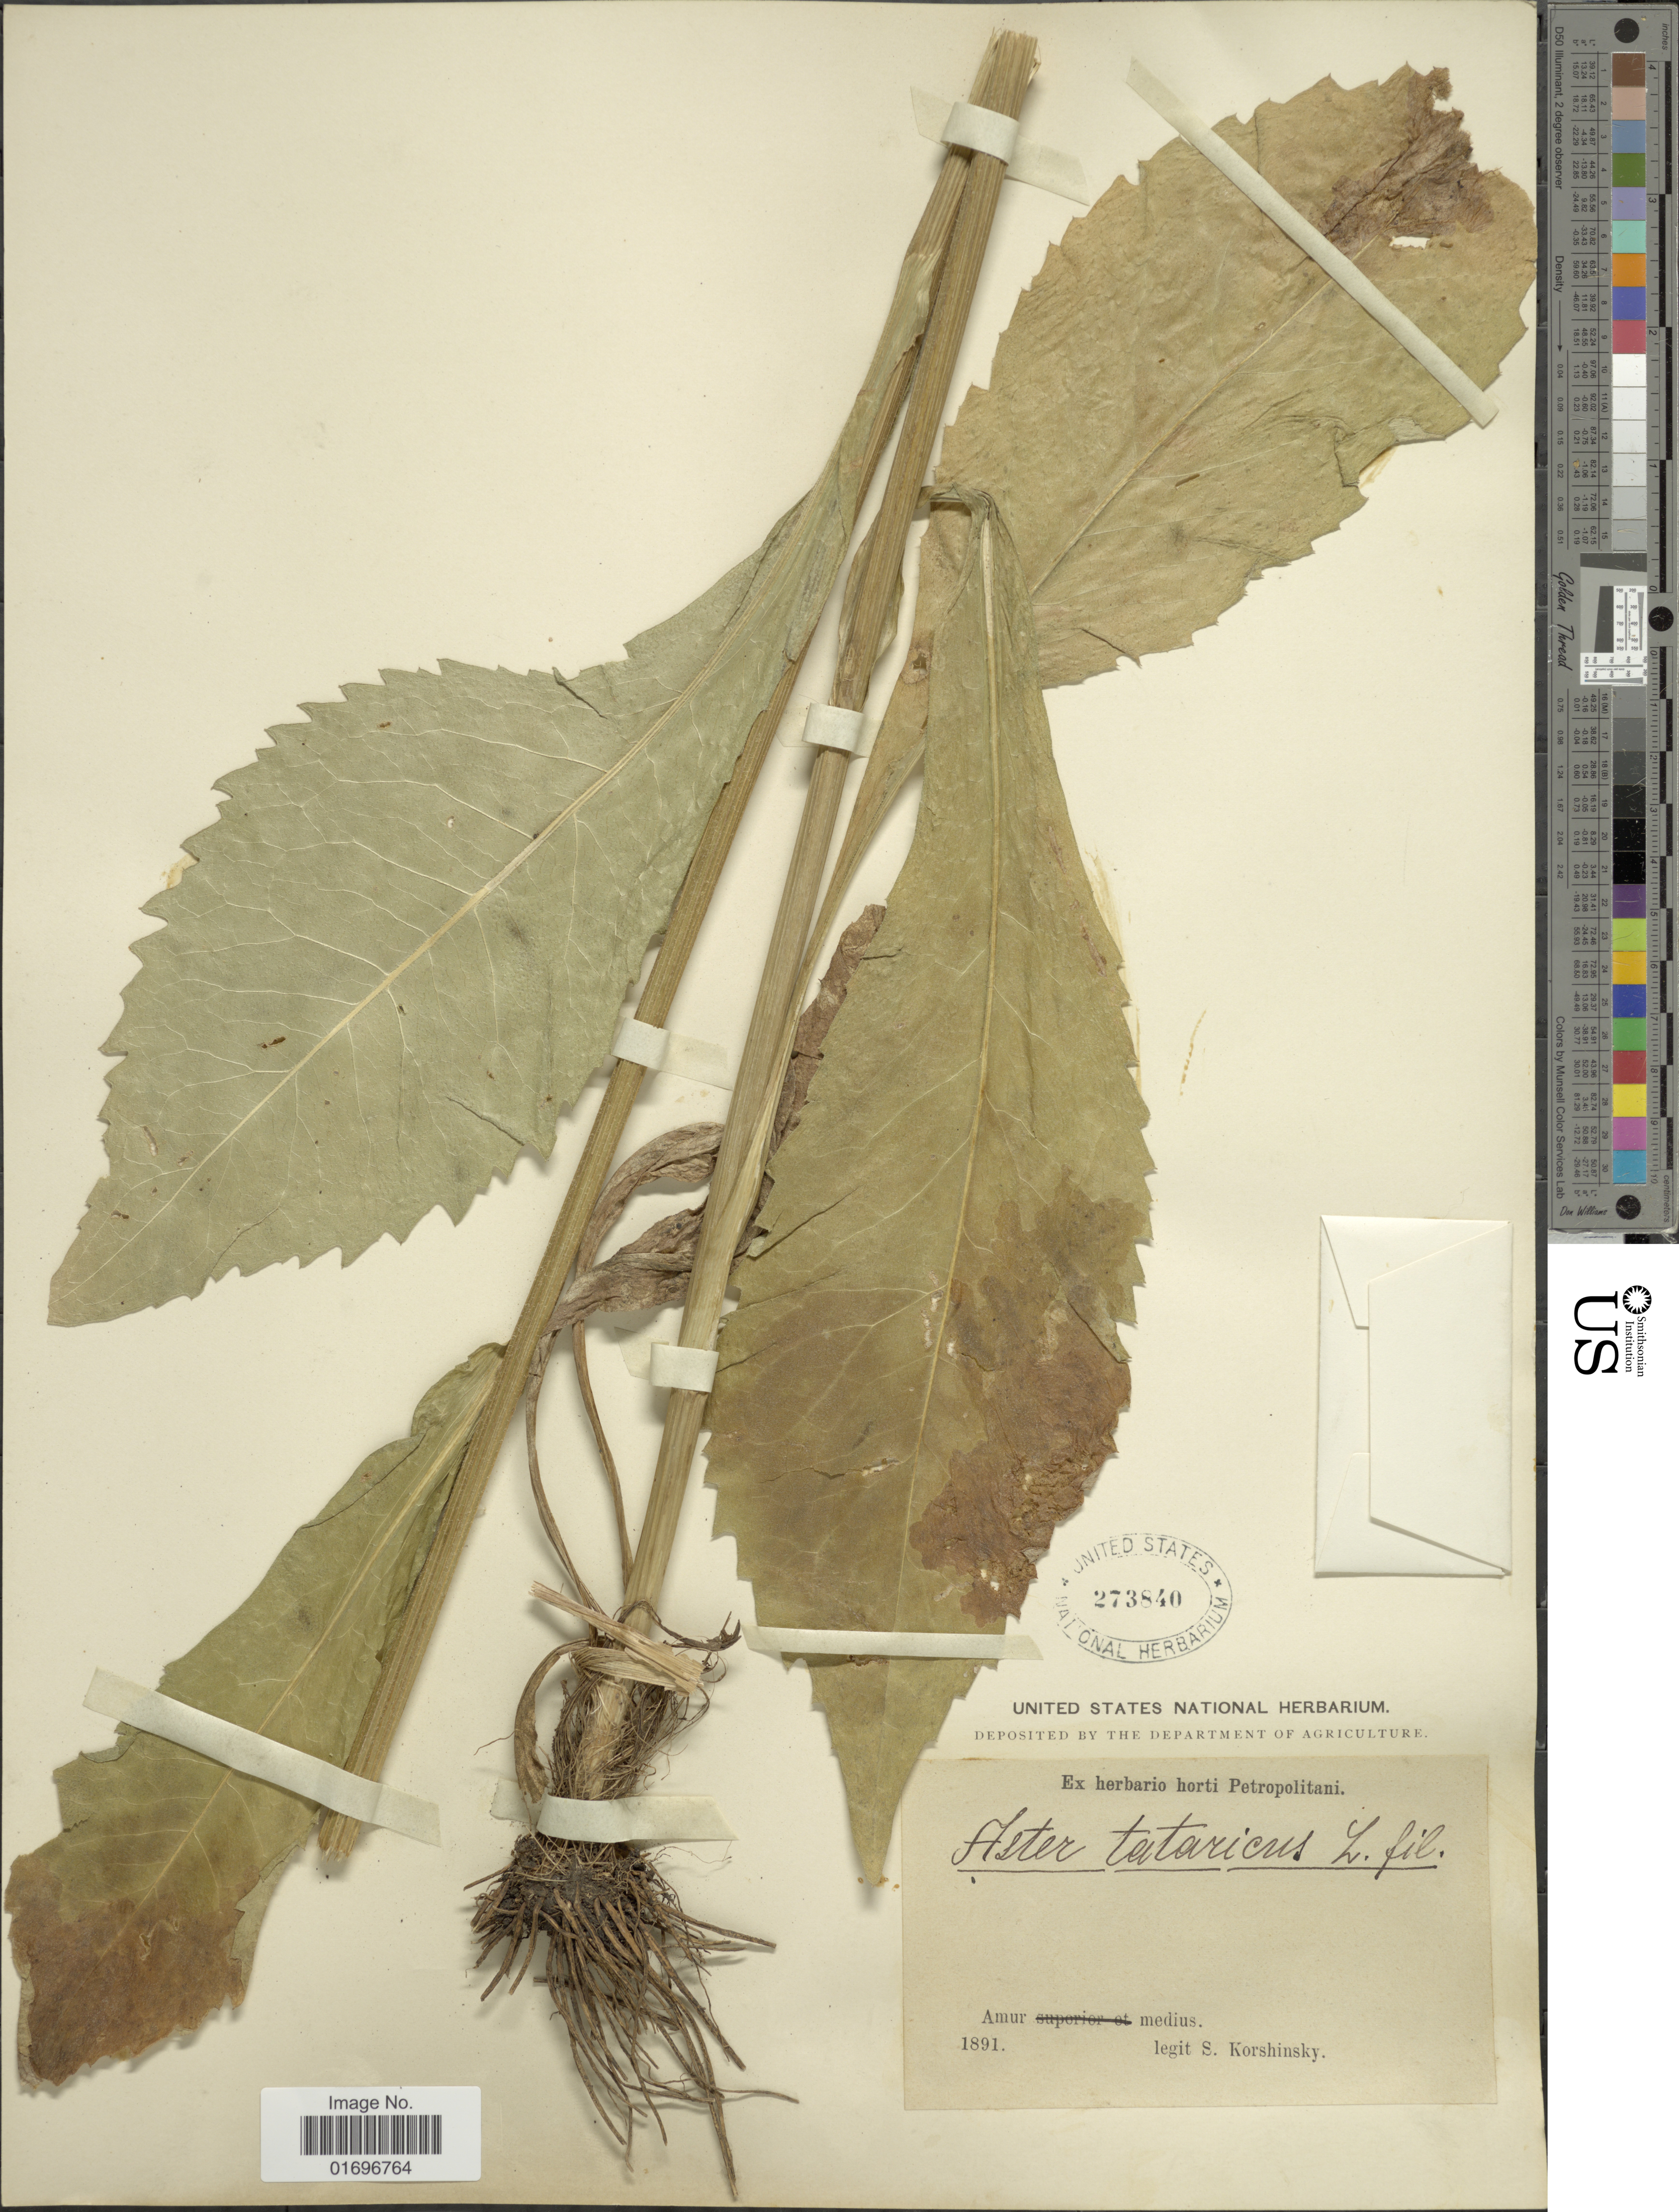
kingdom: Plantae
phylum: Tracheophyta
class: Magnoliopsida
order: Asterales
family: Asteraceae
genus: Aster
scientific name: Aster tataricus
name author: L. f.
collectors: S. I. Korshinsky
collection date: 1891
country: Russian Federation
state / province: Amur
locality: Amur medius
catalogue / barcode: US 273840